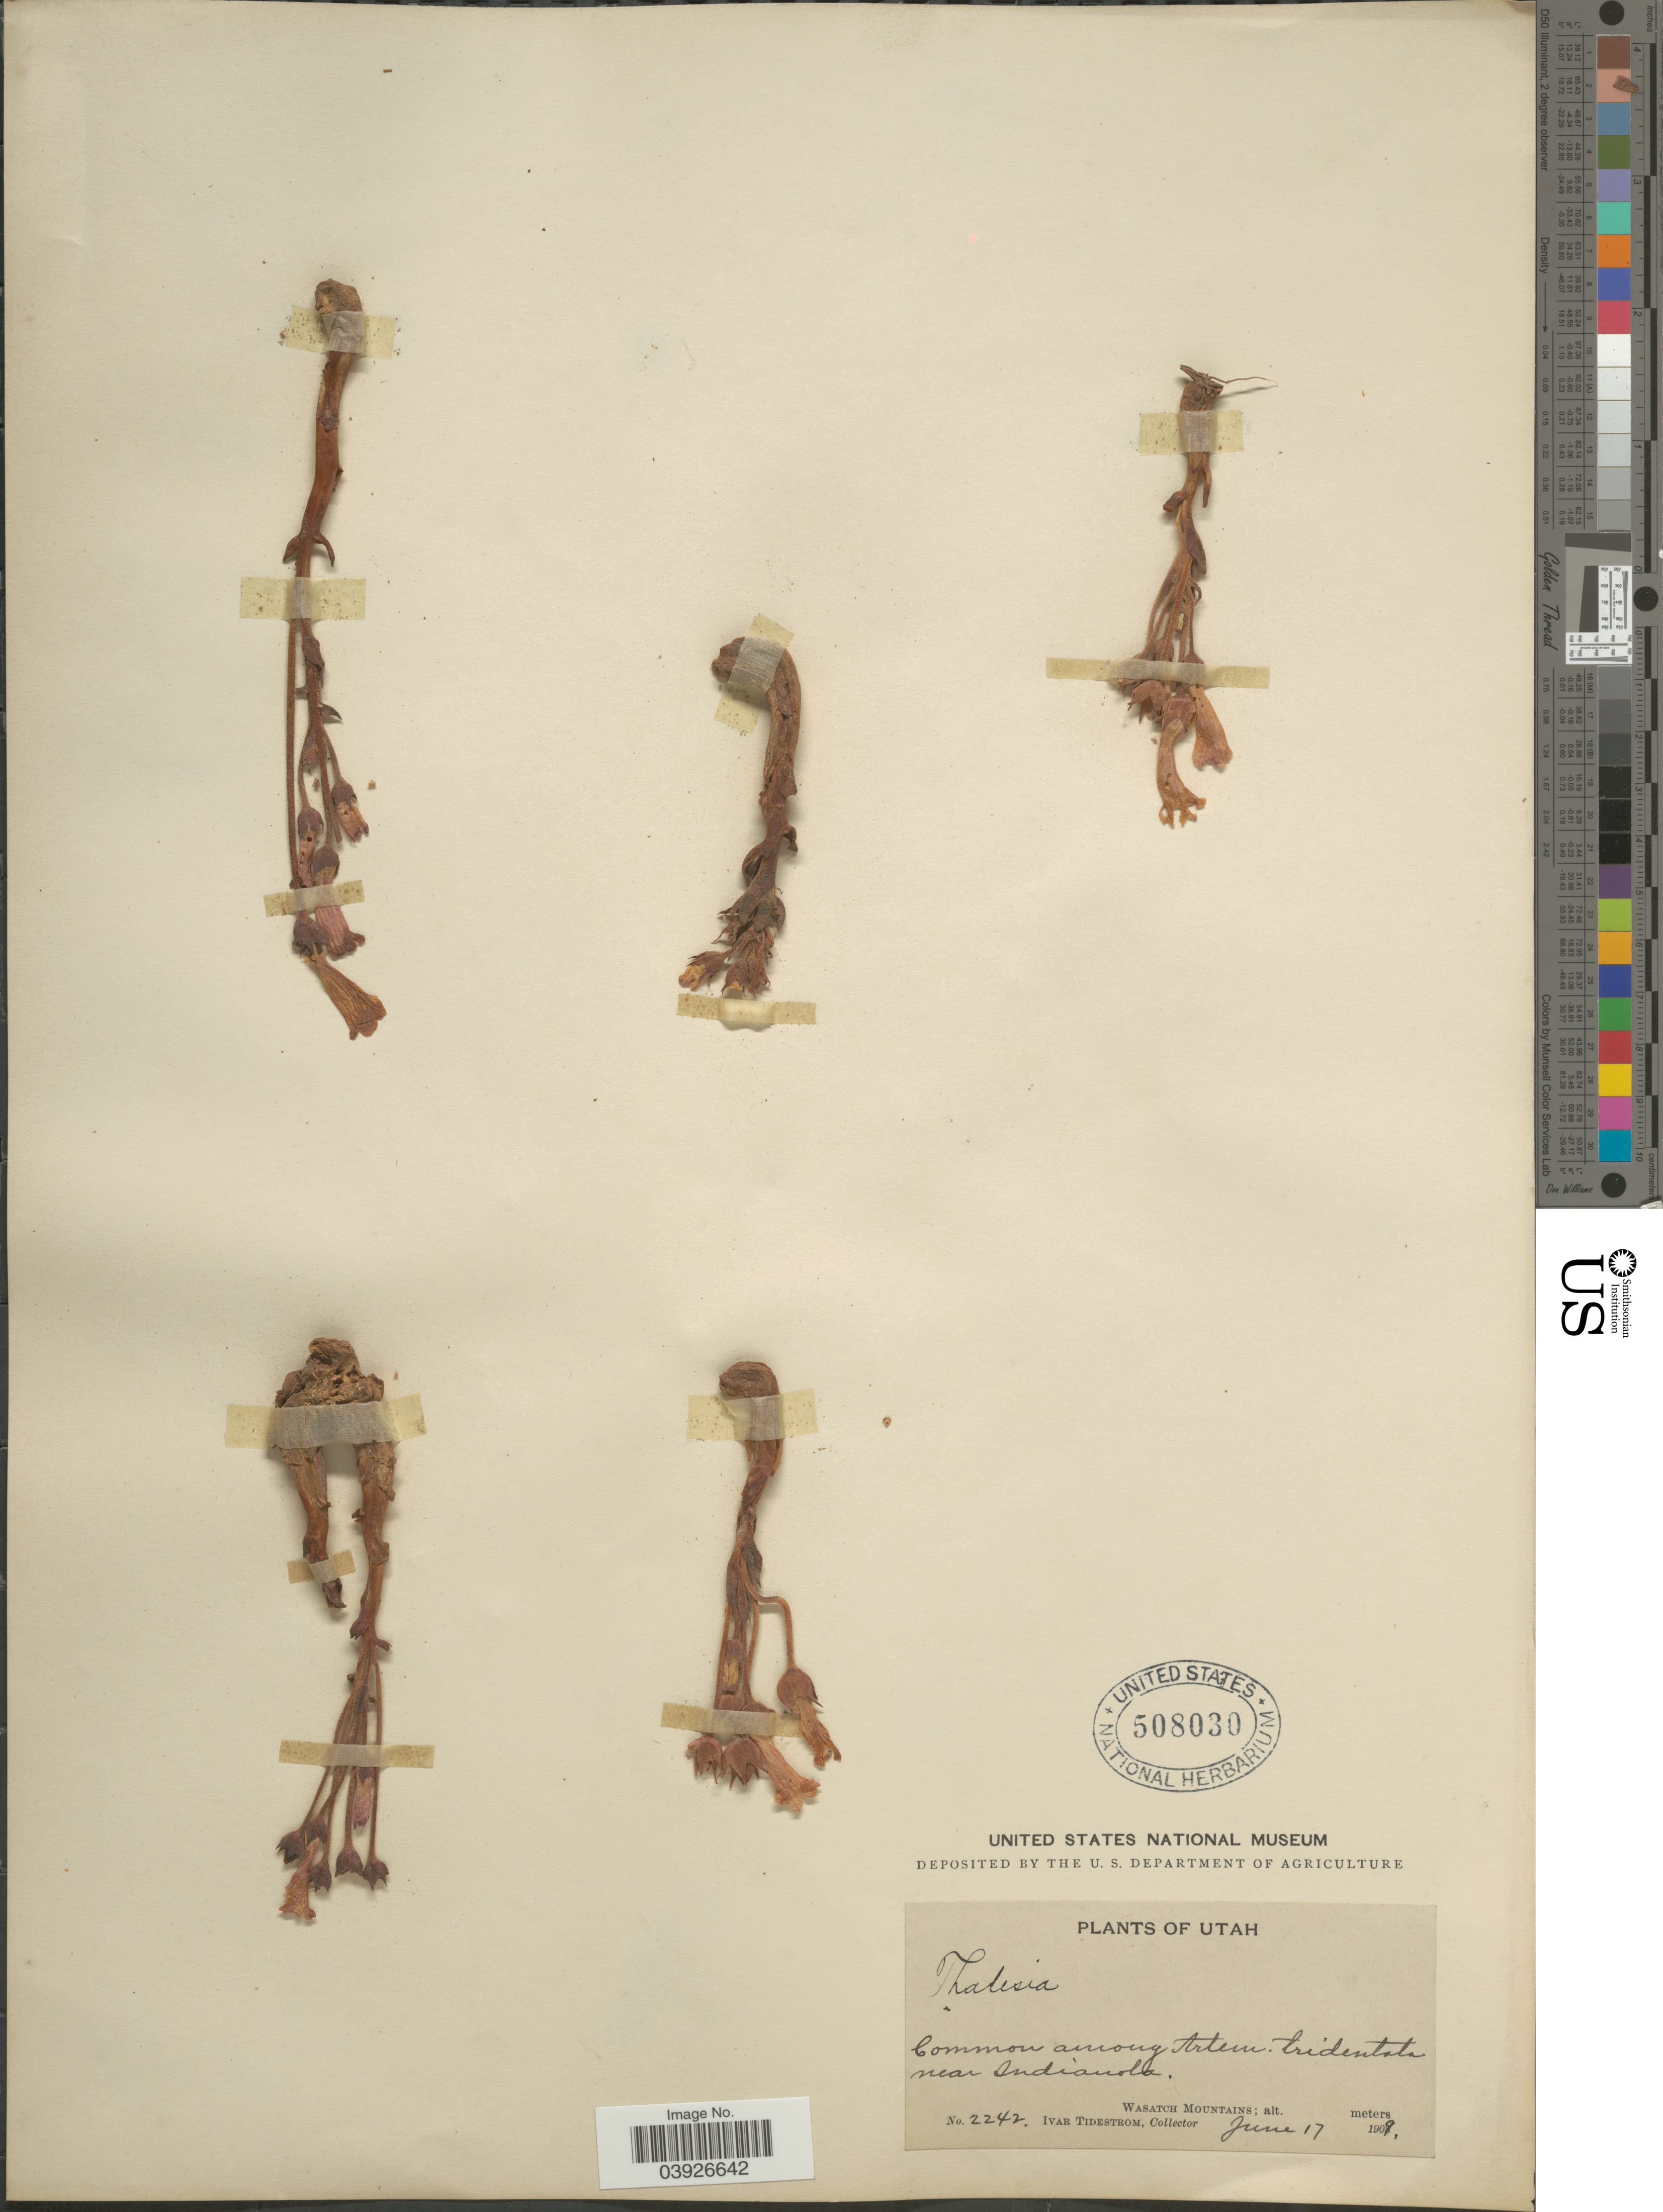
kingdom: Plantae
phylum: Tracheophyta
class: Magnoliopsida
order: Lamiales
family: Orobanchaceae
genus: Aphyllon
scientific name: Aphyllon fasciculatum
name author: (Nutt.) Torr. & A. Gray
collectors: I. F. Tidestrom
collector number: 2242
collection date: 1909-06-17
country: United States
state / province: Utah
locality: Common among Artem. Tridentata near Indianola. Wasatch Mountains.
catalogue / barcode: US 508030